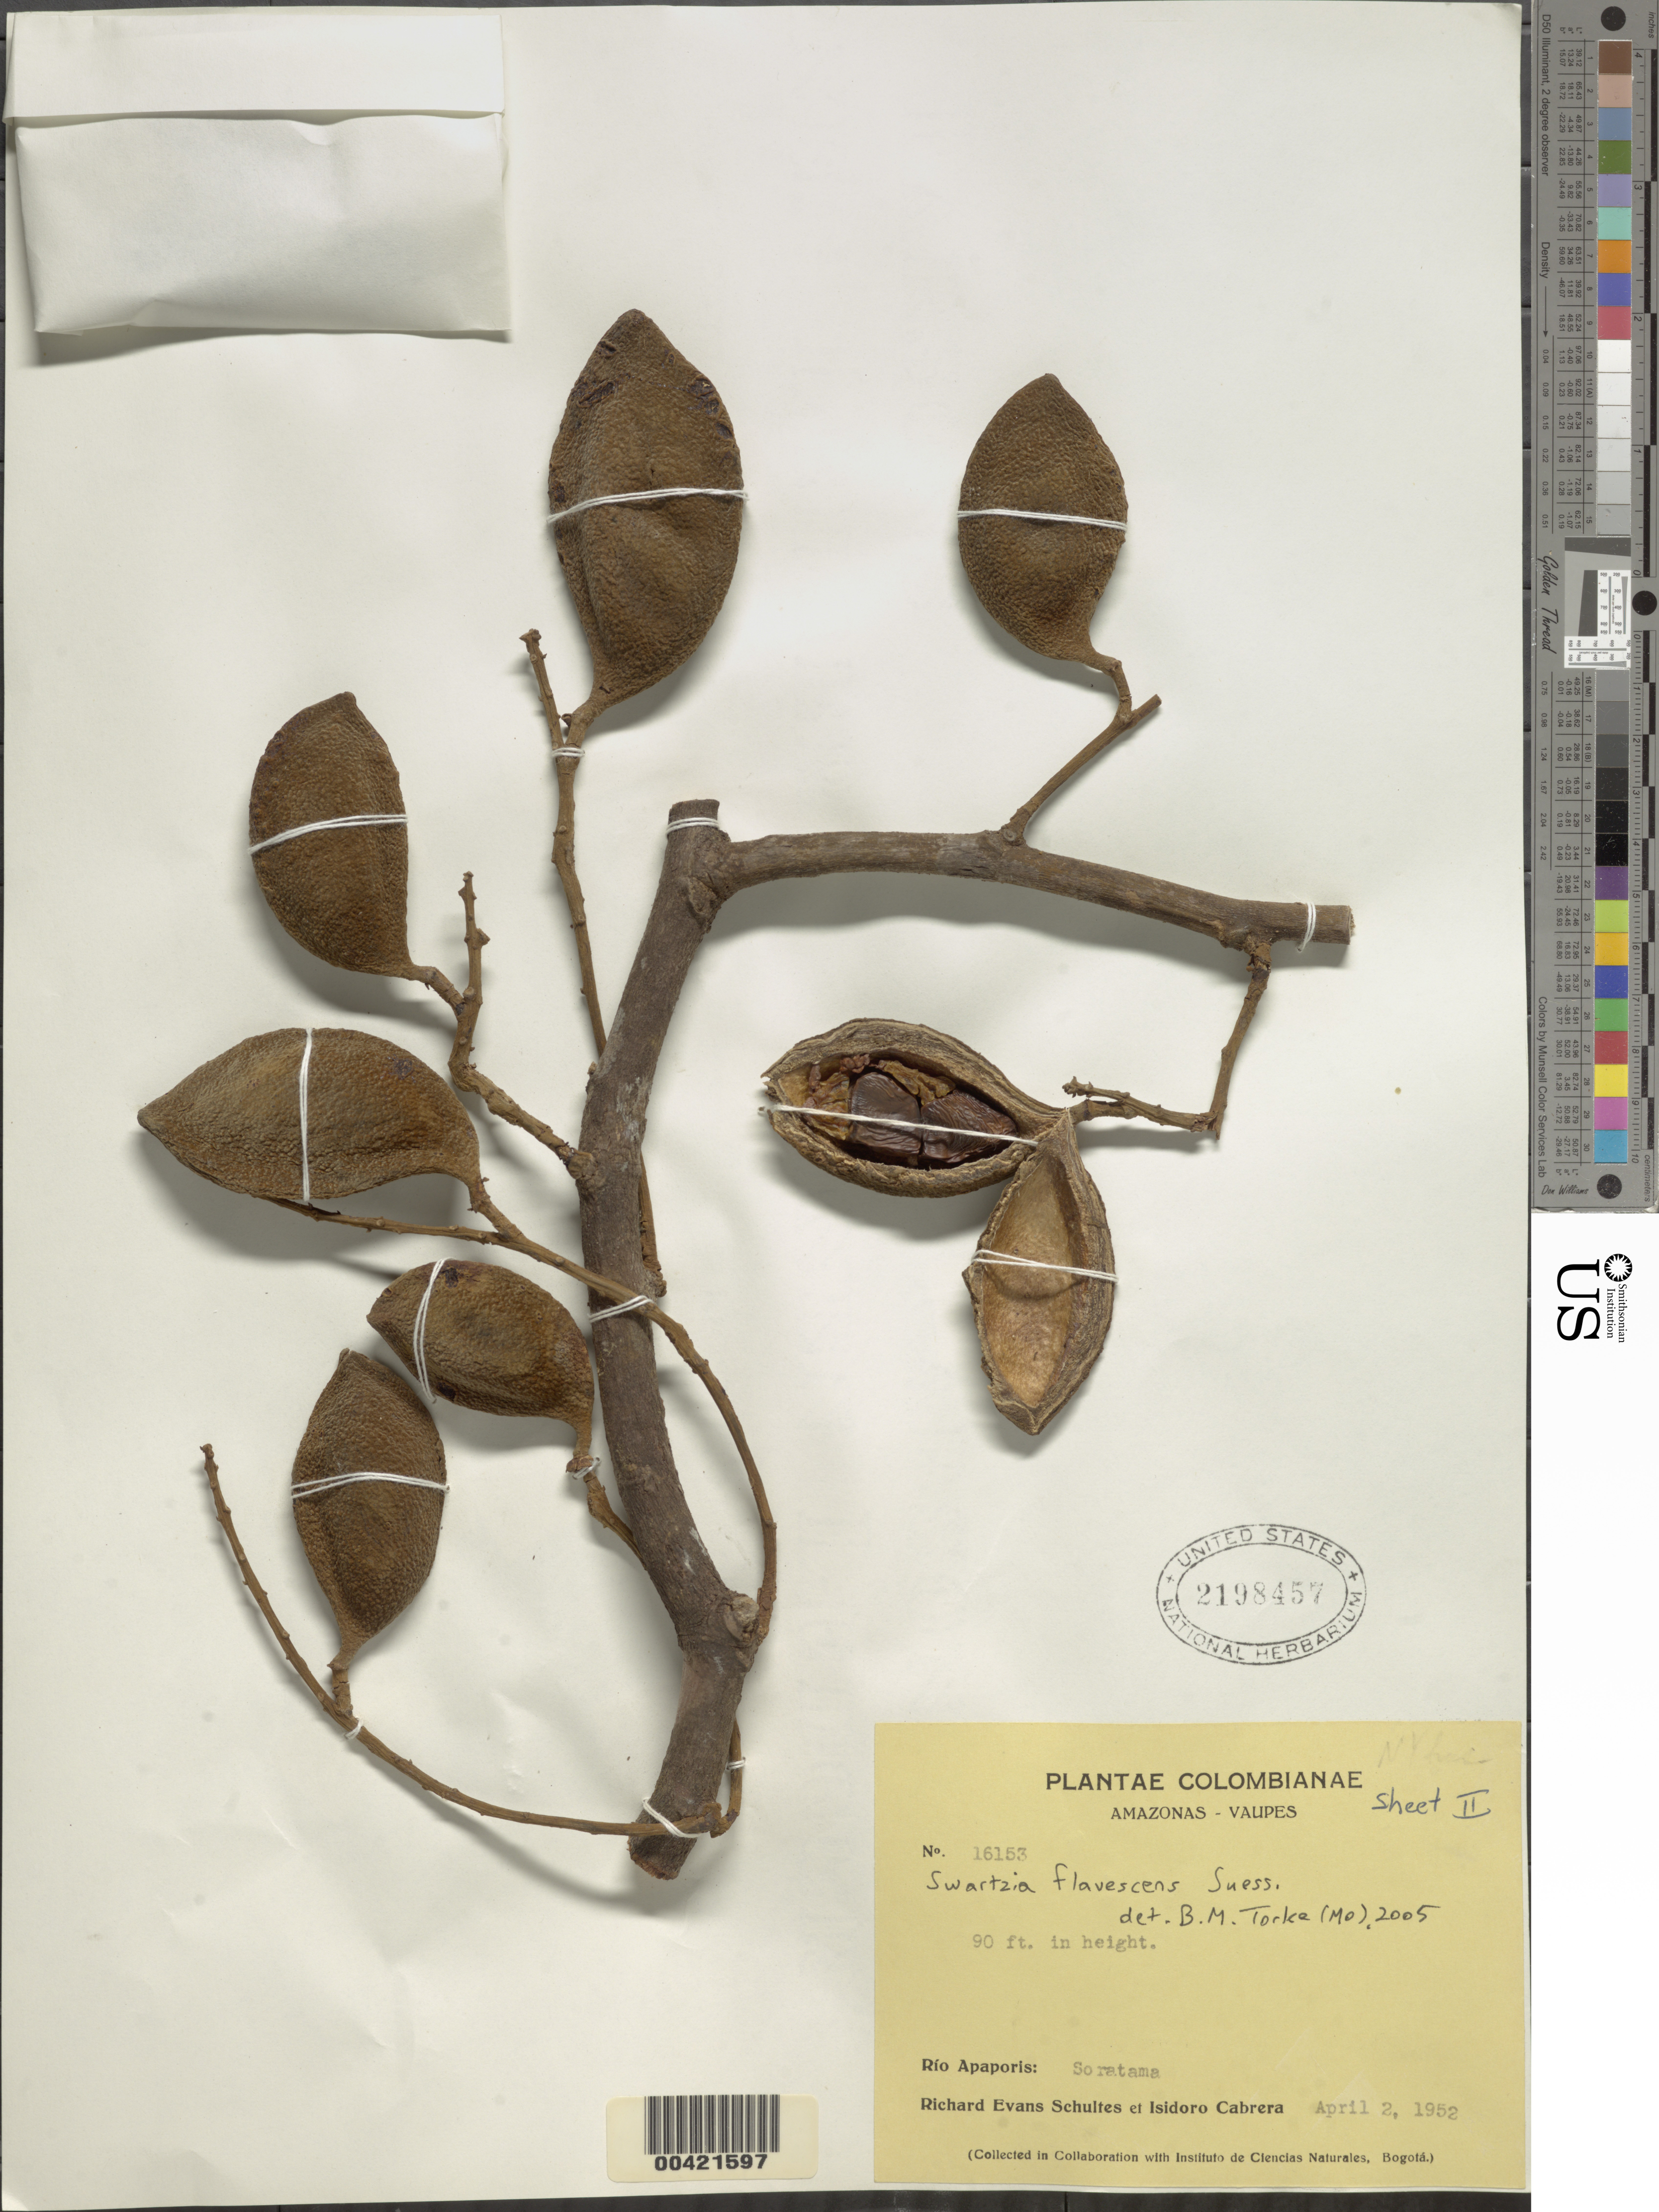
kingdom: Plantae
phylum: Tracheophyta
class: Magnoliopsida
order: Fabales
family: Fabaceae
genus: Swartzia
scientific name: Swartzia flavescens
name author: Suess.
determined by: Cowan, R. S.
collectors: R. E. Schultes & I. Cabrera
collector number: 16153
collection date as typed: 02 Apr 1952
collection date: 1952-04-02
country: Colombia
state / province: Amazônas / Vaupés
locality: Soratama; Rio Apaporis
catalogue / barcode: US 2198457